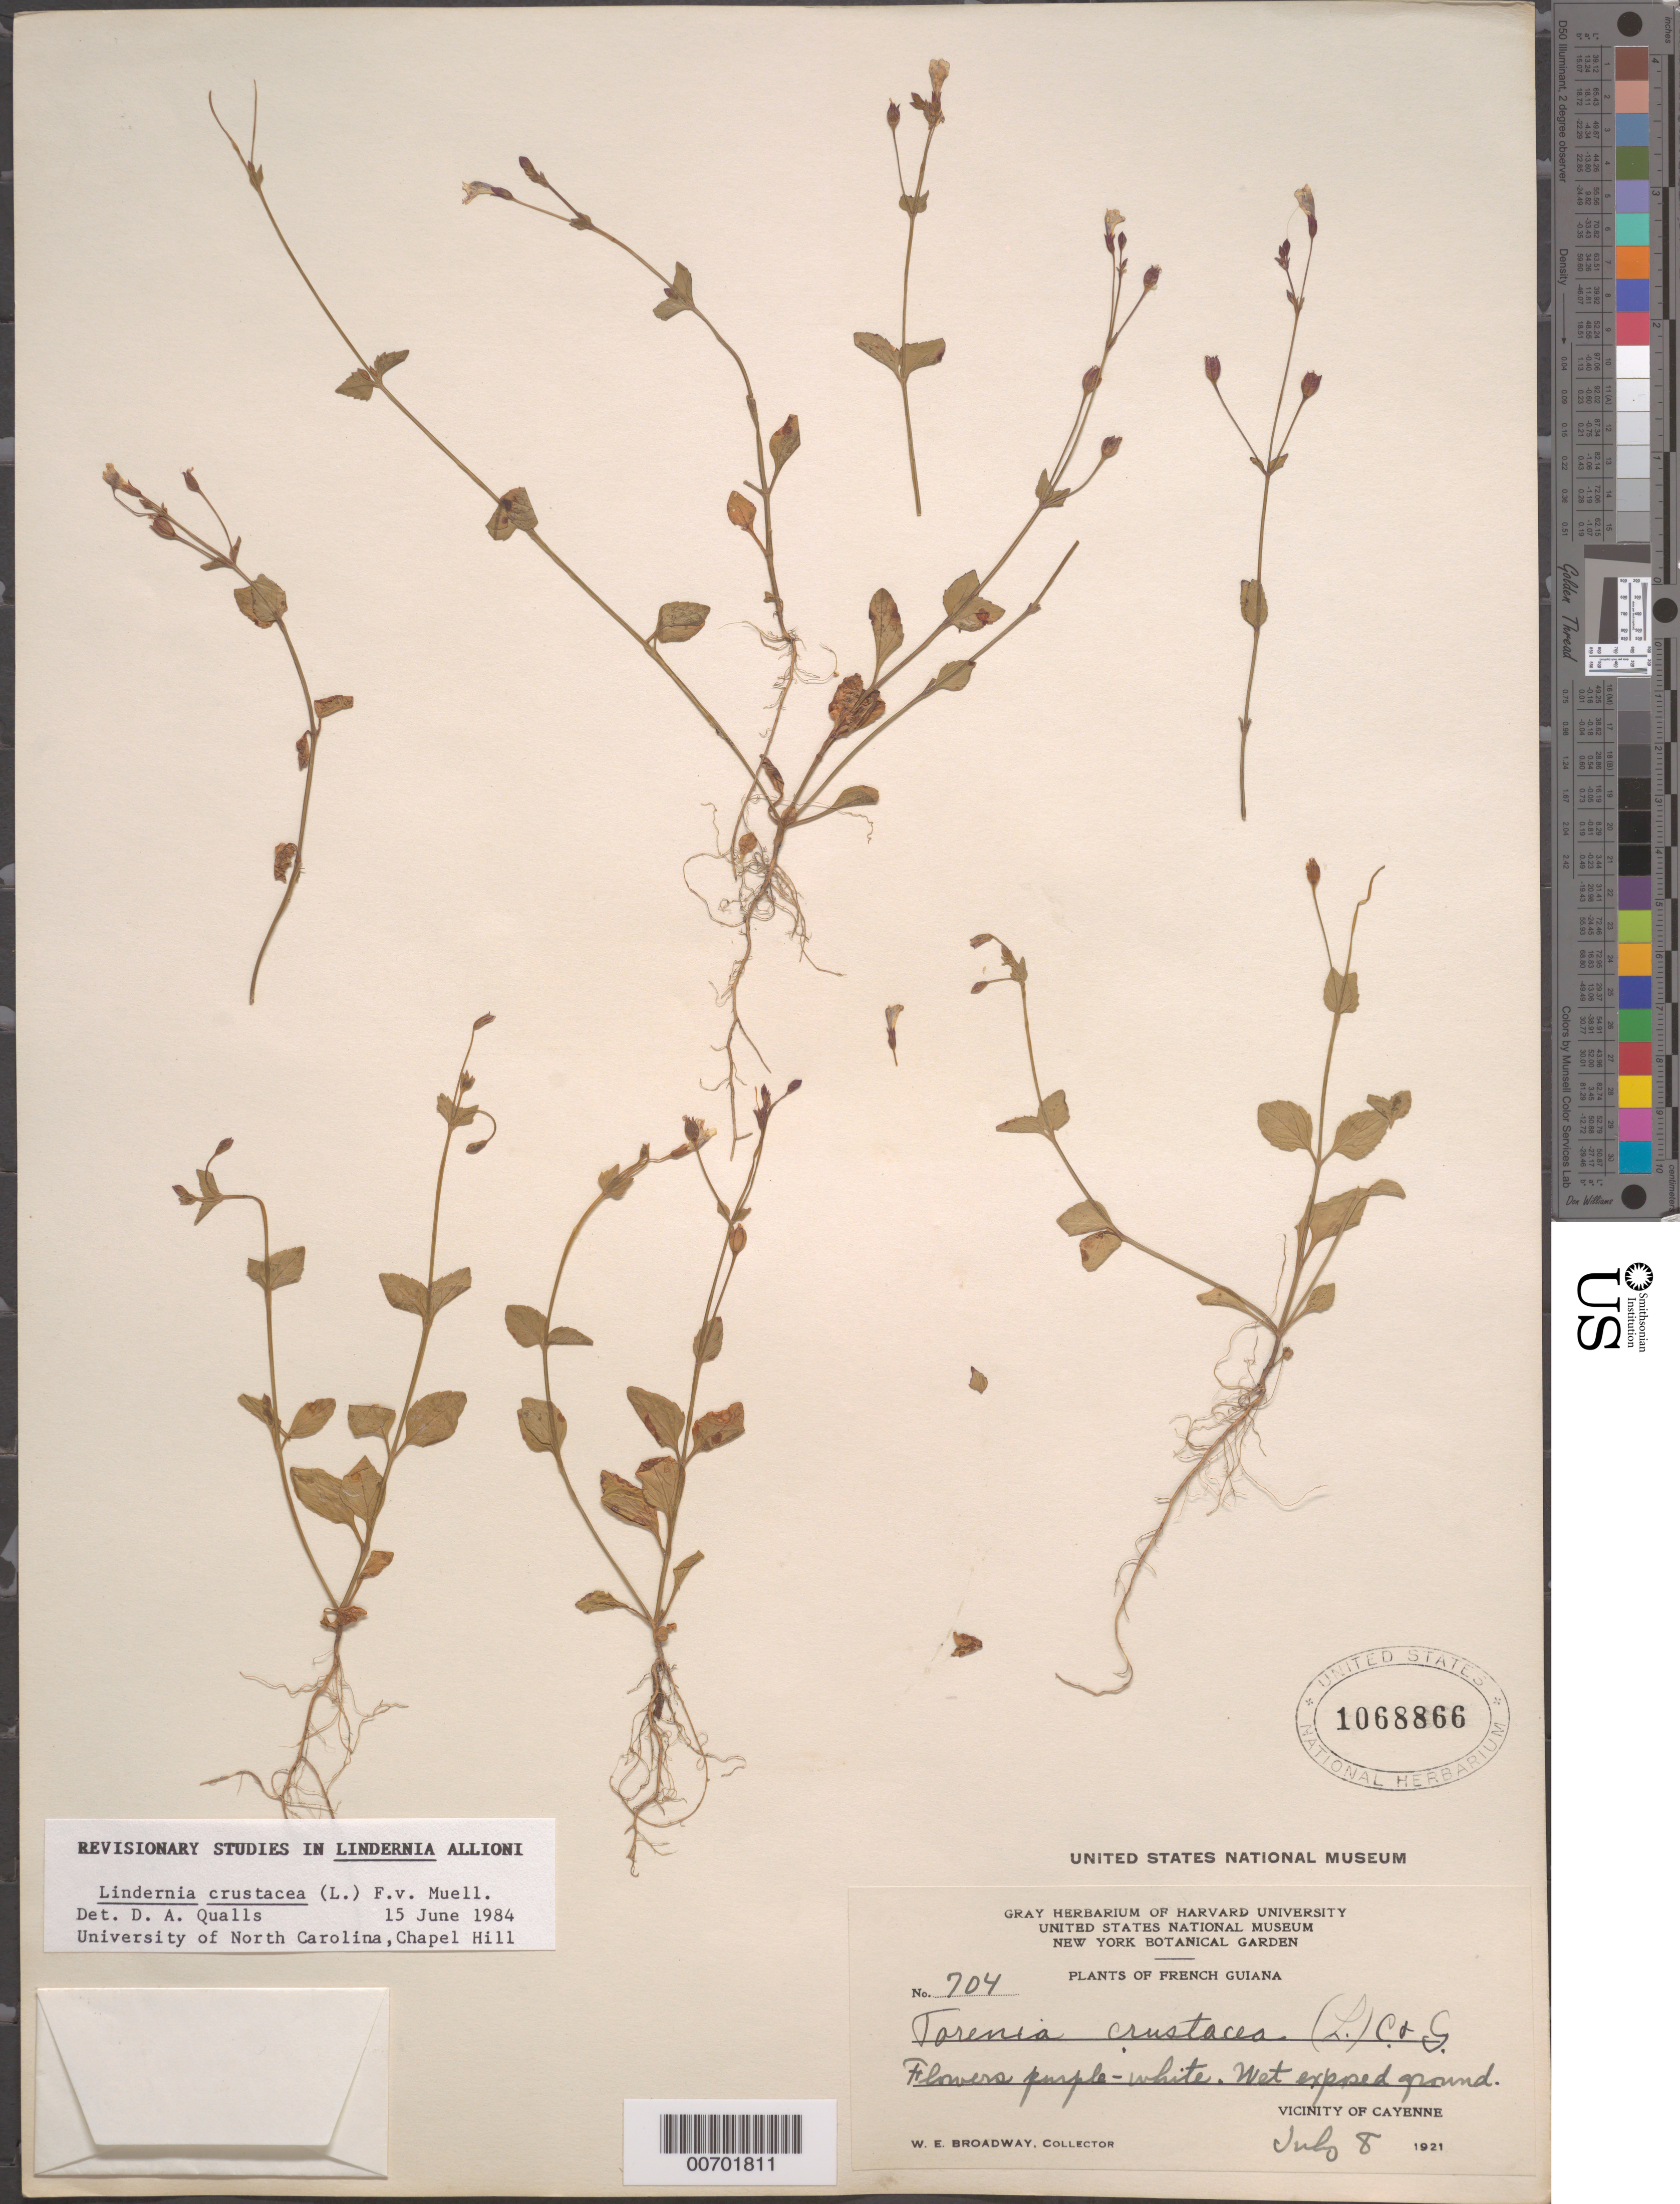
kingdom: Plantae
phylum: Tracheophyta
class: Magnoliopsida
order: Lamiales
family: Linderniaceae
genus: Lindernia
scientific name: Lindernia crustacea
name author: (L.) F. Muell.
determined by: Qualls, D. A.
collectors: W. E. Broadway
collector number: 704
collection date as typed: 8-Jul-21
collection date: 1921-07-08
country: French Guiana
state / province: Cayenne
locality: Cayenne, vic.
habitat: Wet exposed ground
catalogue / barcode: US 1068866